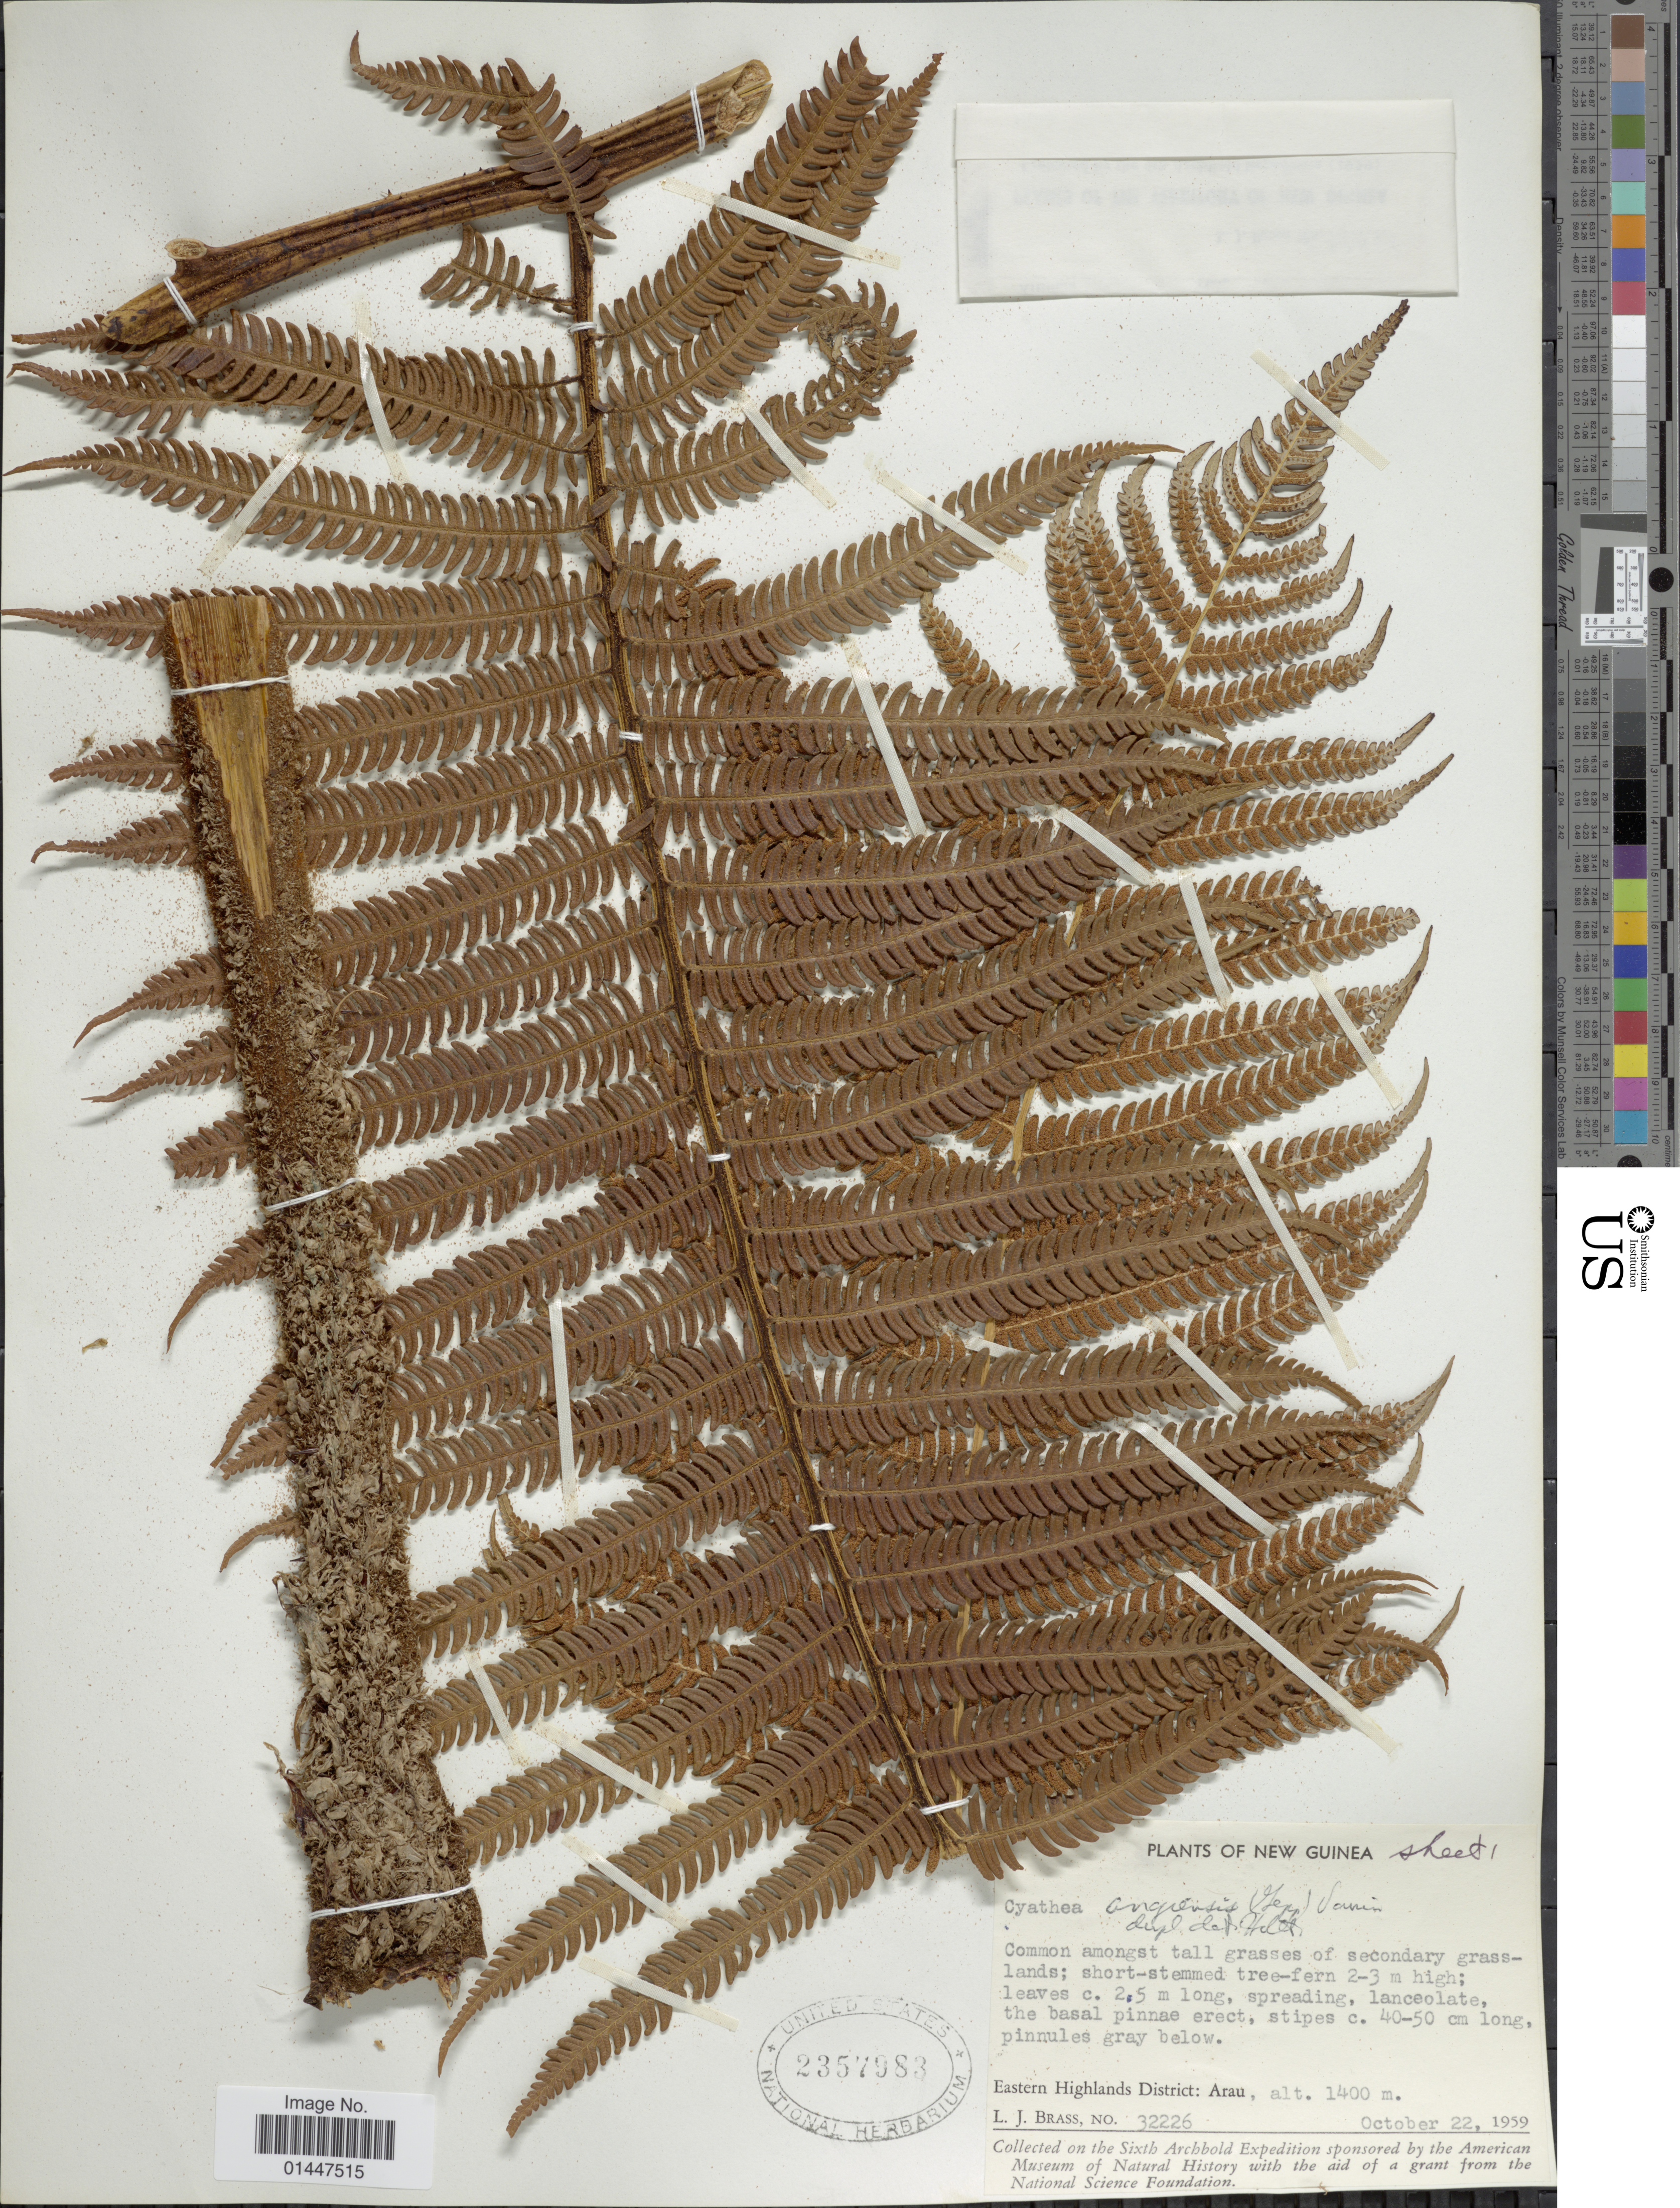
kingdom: Plantae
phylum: Tracheophyta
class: Polypodiopsida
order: Cyatheales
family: Cyatheaceae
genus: Sphaeropteris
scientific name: Sphaeropteris angiensis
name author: (A. Gepp) R.M. Tryon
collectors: L. J. Brass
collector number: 32226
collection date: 1959-10-22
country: Papua New Guinea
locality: New Guinea. Eastern Highlands District: Arau.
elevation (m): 1400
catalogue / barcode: US 2357983